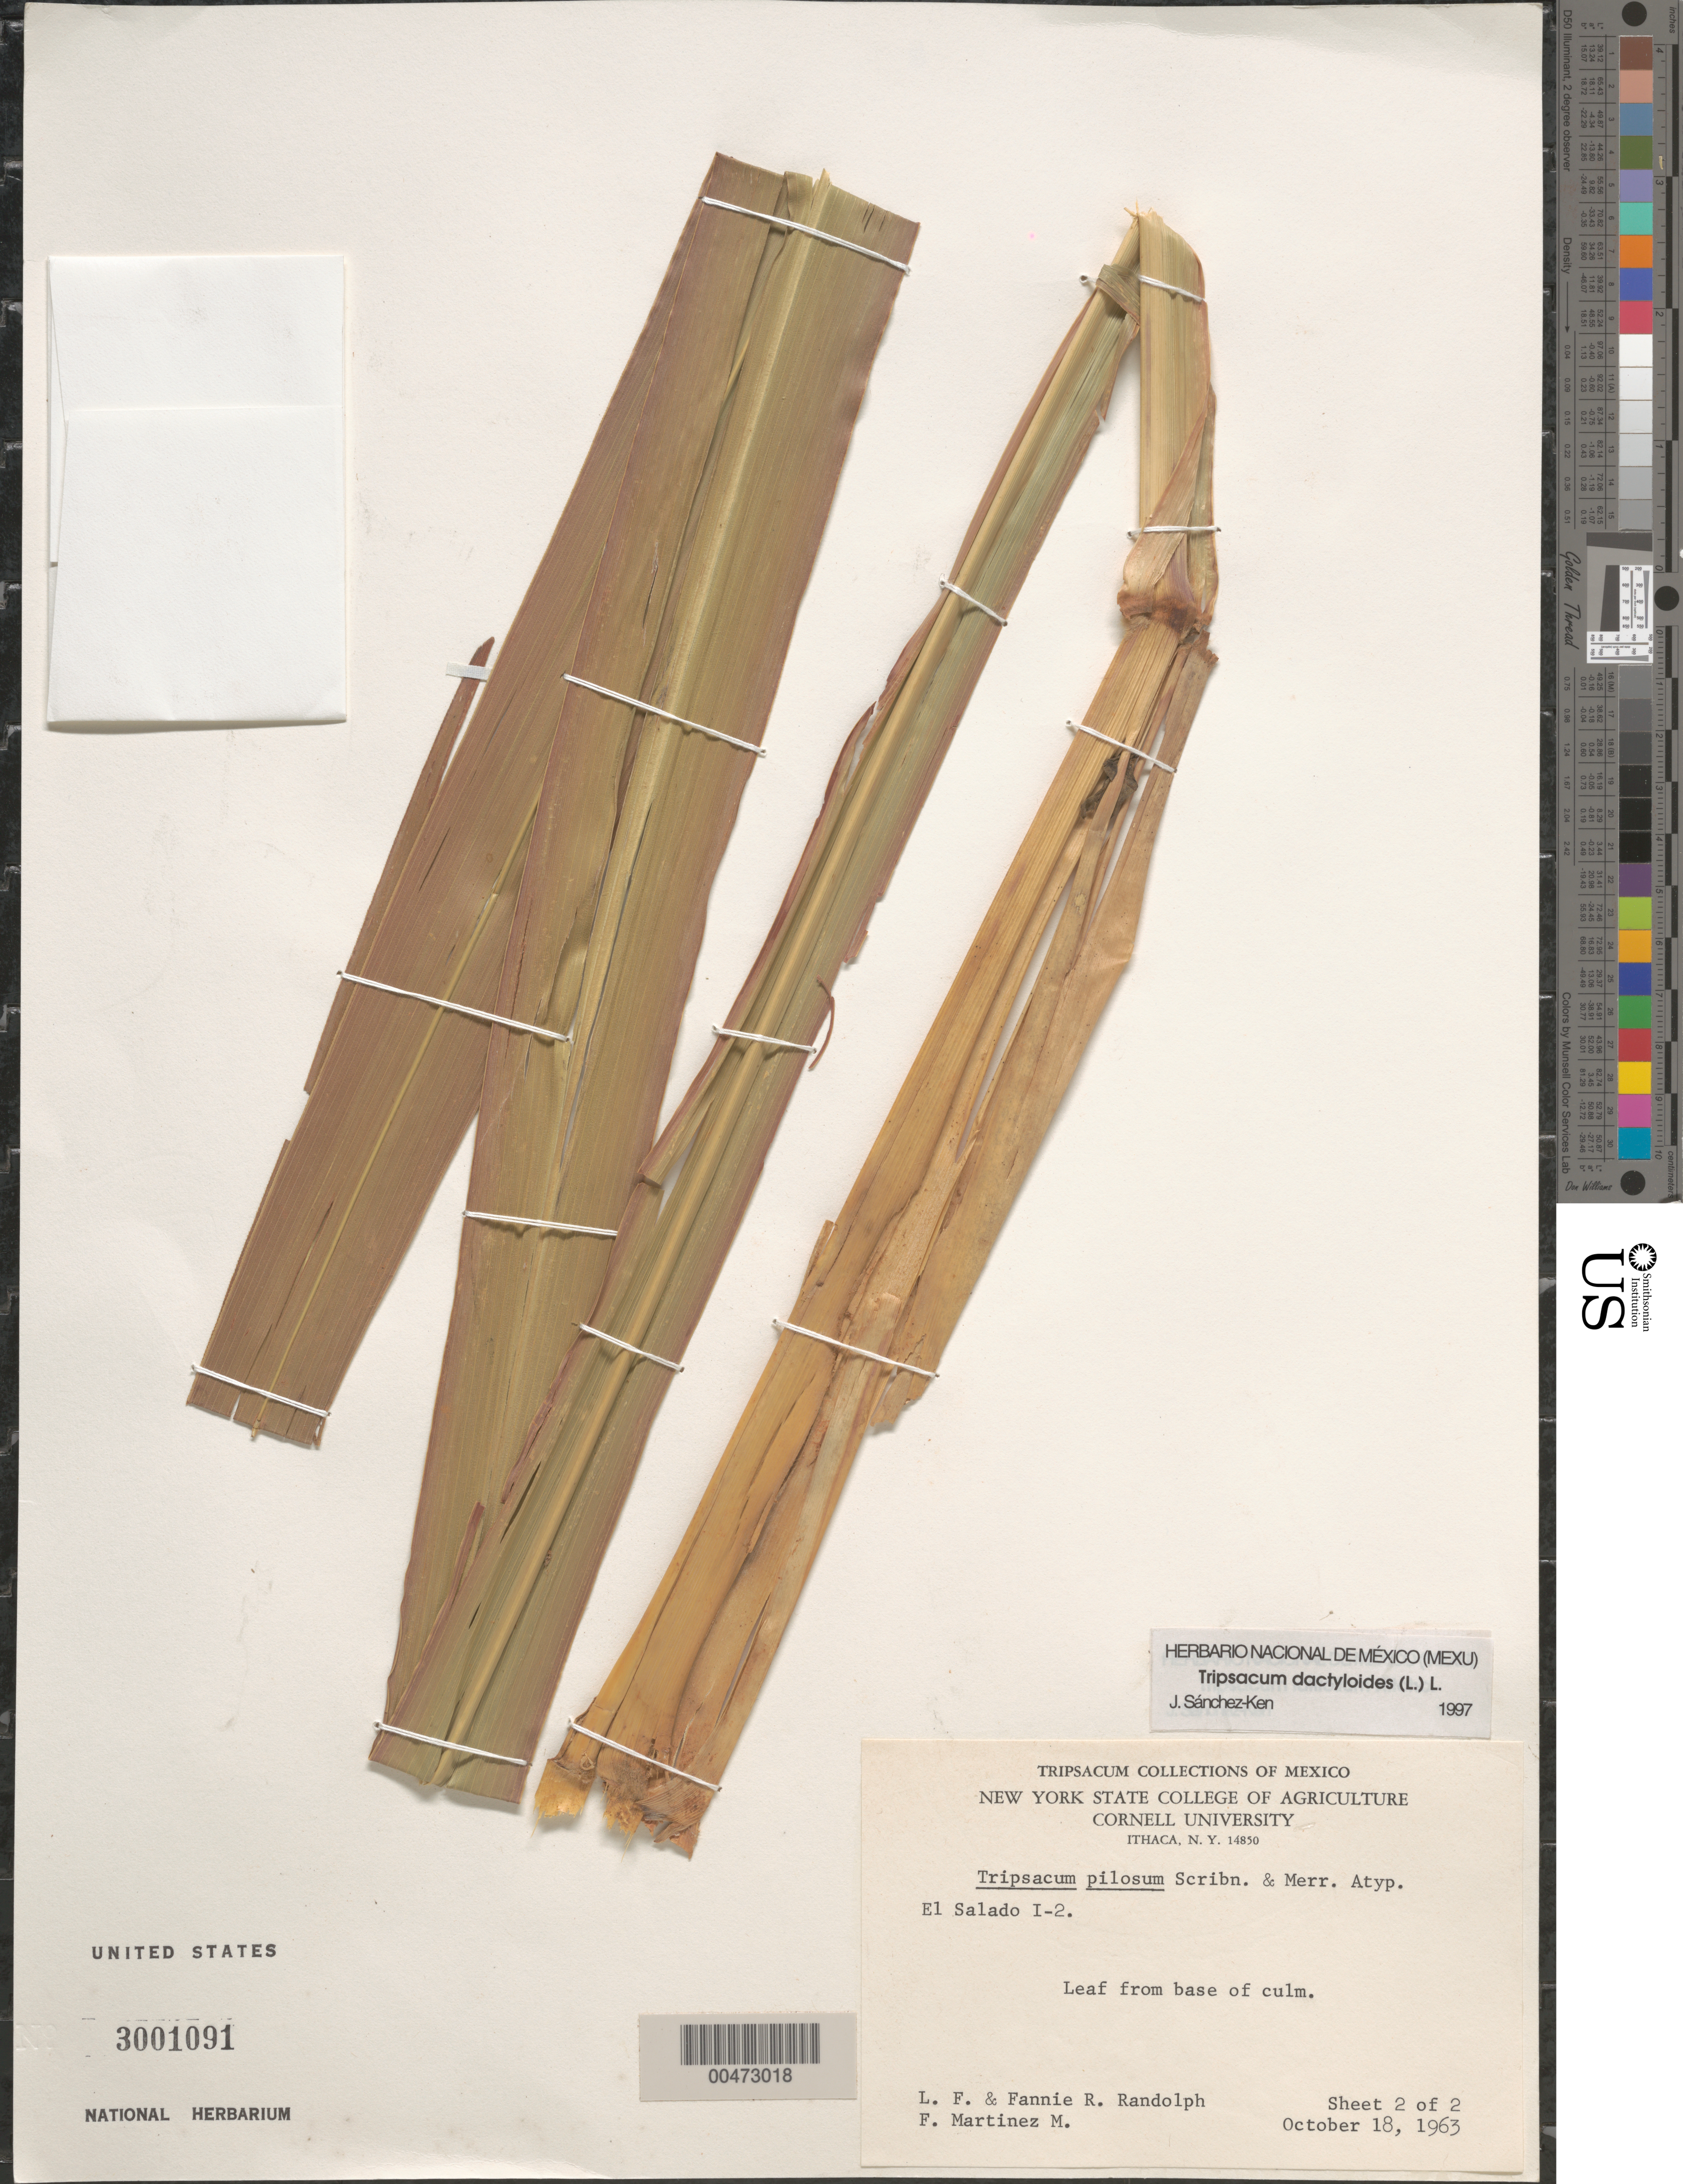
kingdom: Plantae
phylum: Tracheophyta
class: Liliopsida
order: Poales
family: Poaceae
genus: Tripsacum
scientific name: Tripsacum dactyloides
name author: (L.) L.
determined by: Sánchez-Ken, J. G.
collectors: L. F. Randolph, F. Randolf & F. Martinez-M.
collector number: El Sala. I-2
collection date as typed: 18 Oct 1963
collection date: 1963-10-18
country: Mexico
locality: El Salado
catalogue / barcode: US 3001091